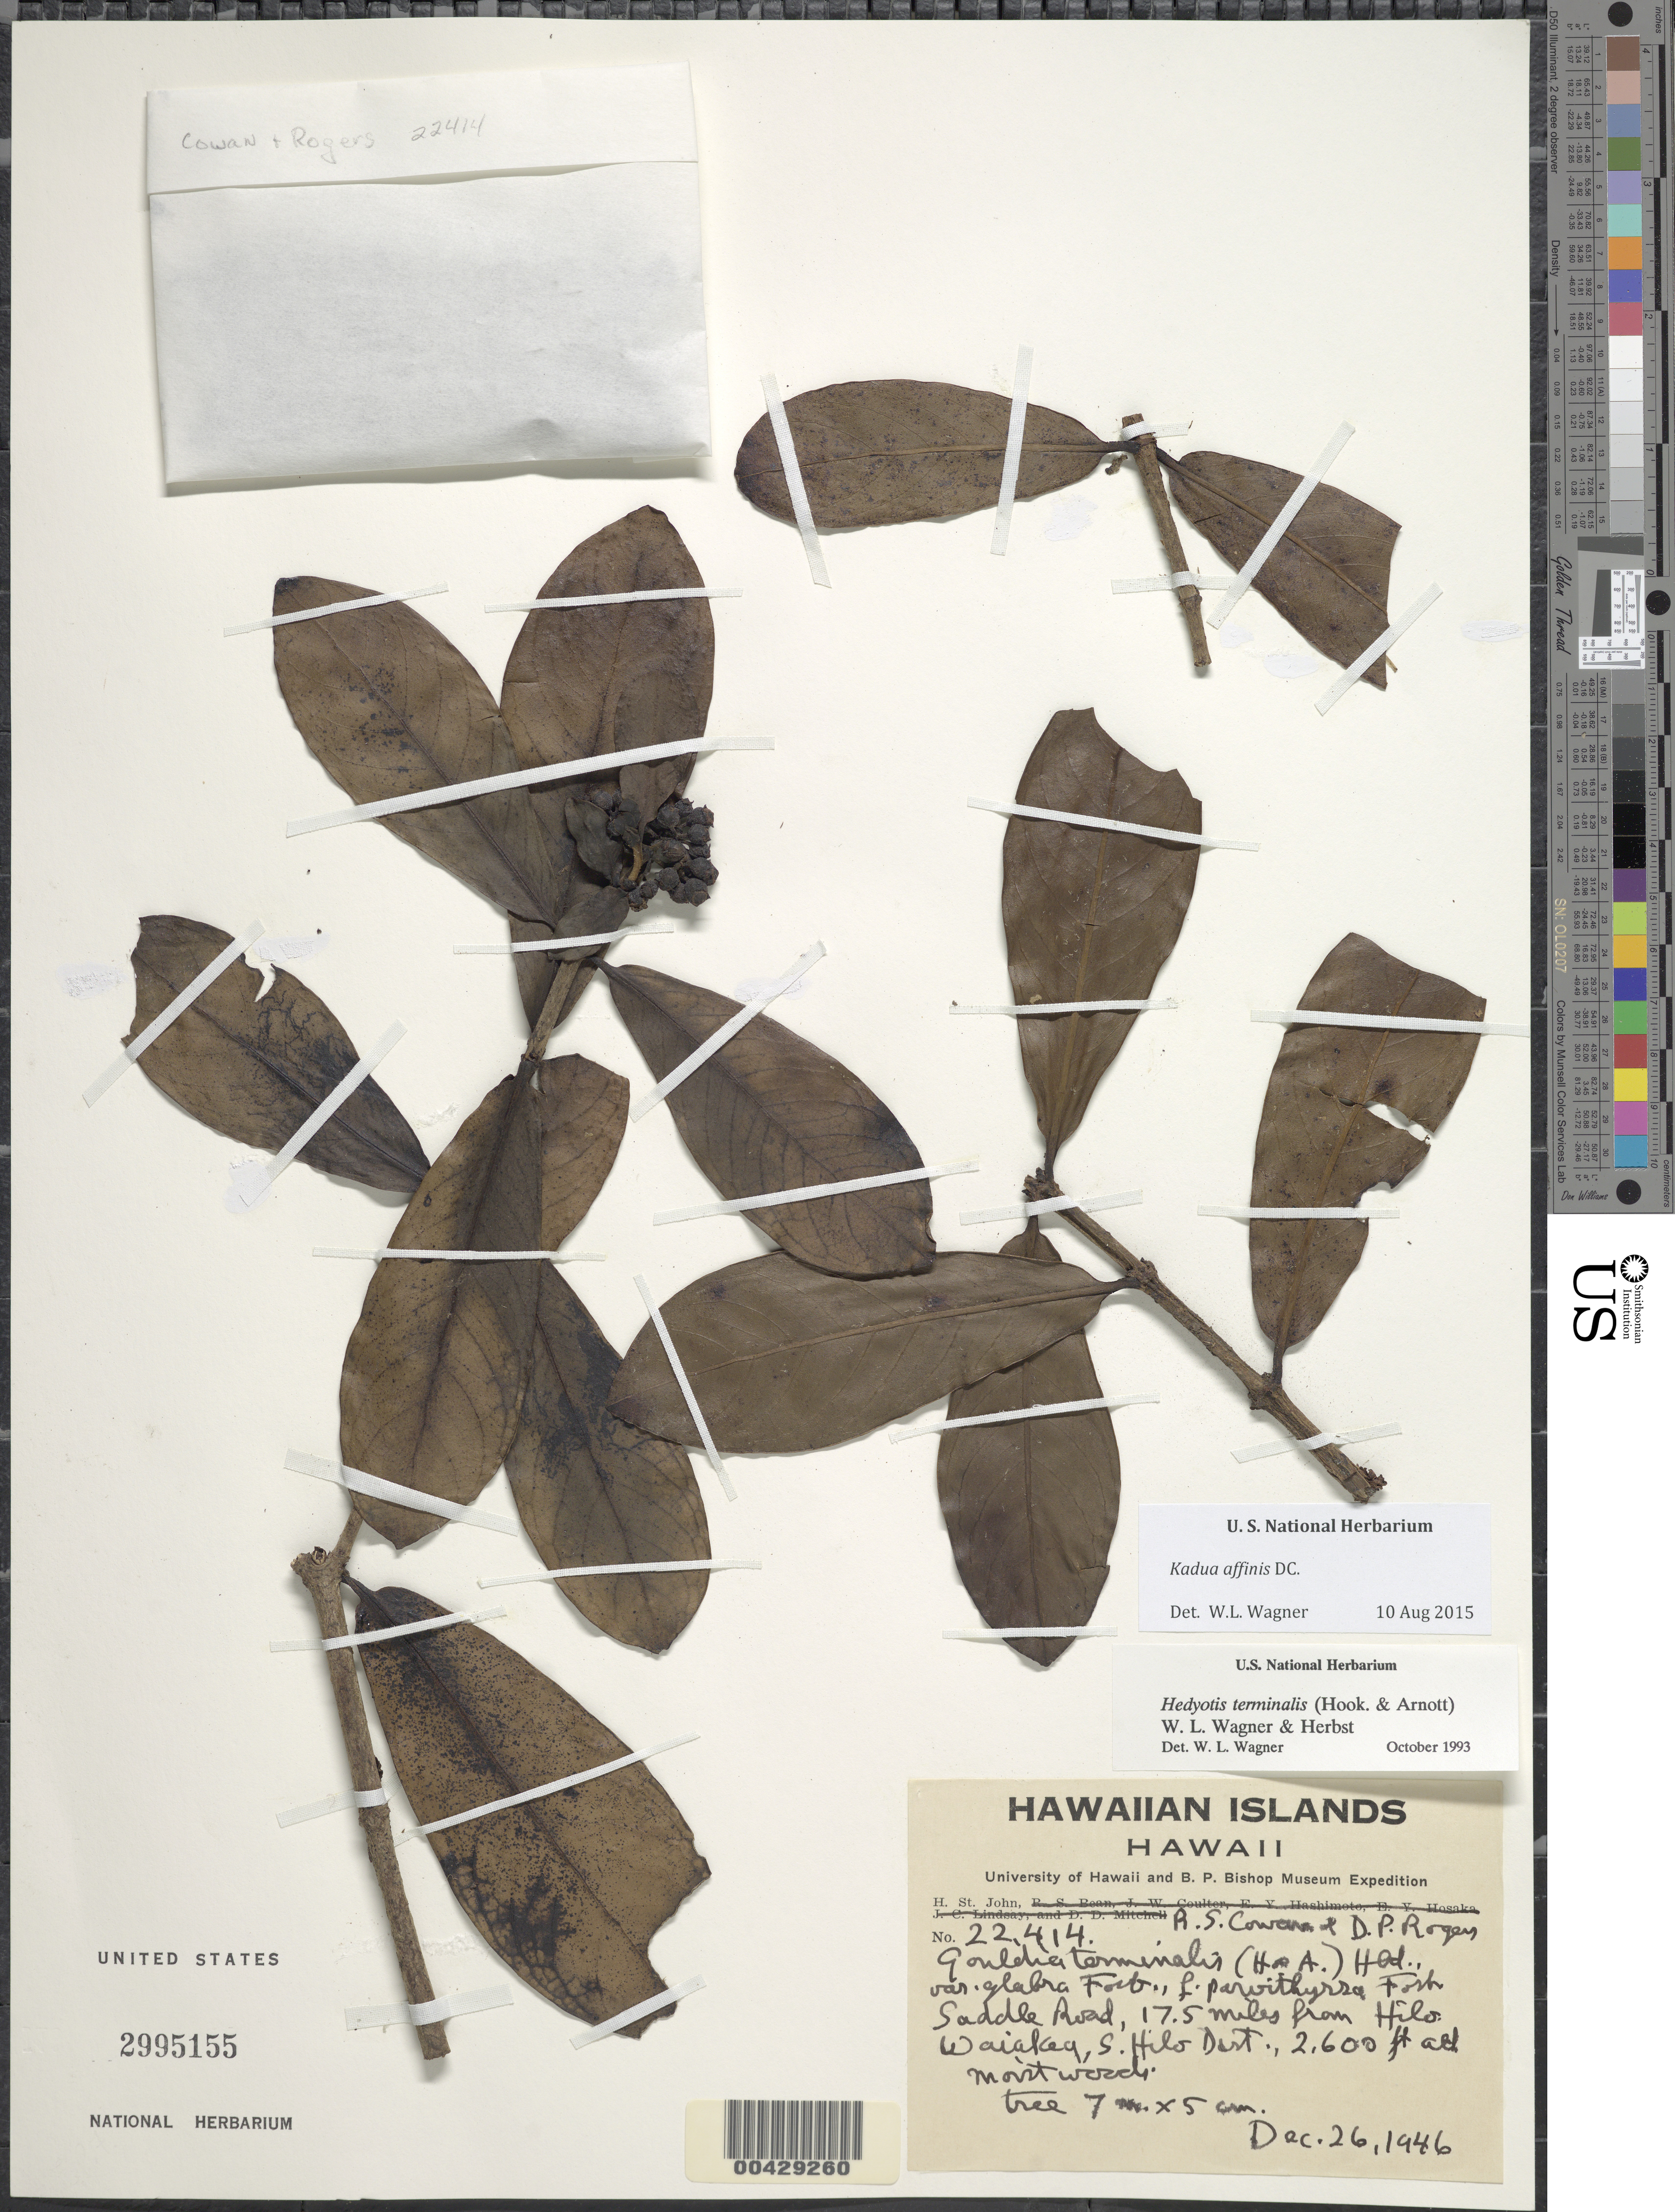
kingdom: Plantae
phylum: Tracheophyta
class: Magnoliopsida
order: Gentianales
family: Rubiaceae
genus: Kadua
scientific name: Kadua affinis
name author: DC.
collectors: H. St. John, R. S. Cowan & D. Rogers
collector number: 22414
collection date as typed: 26 Dec 1946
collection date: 1946-12-26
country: United States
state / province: Hawaii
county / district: Hawaii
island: Hawaii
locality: Saddle Road, 17.5 miles from Hilo, Waiakea, South Hilo District.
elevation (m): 792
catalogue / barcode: US 2995155